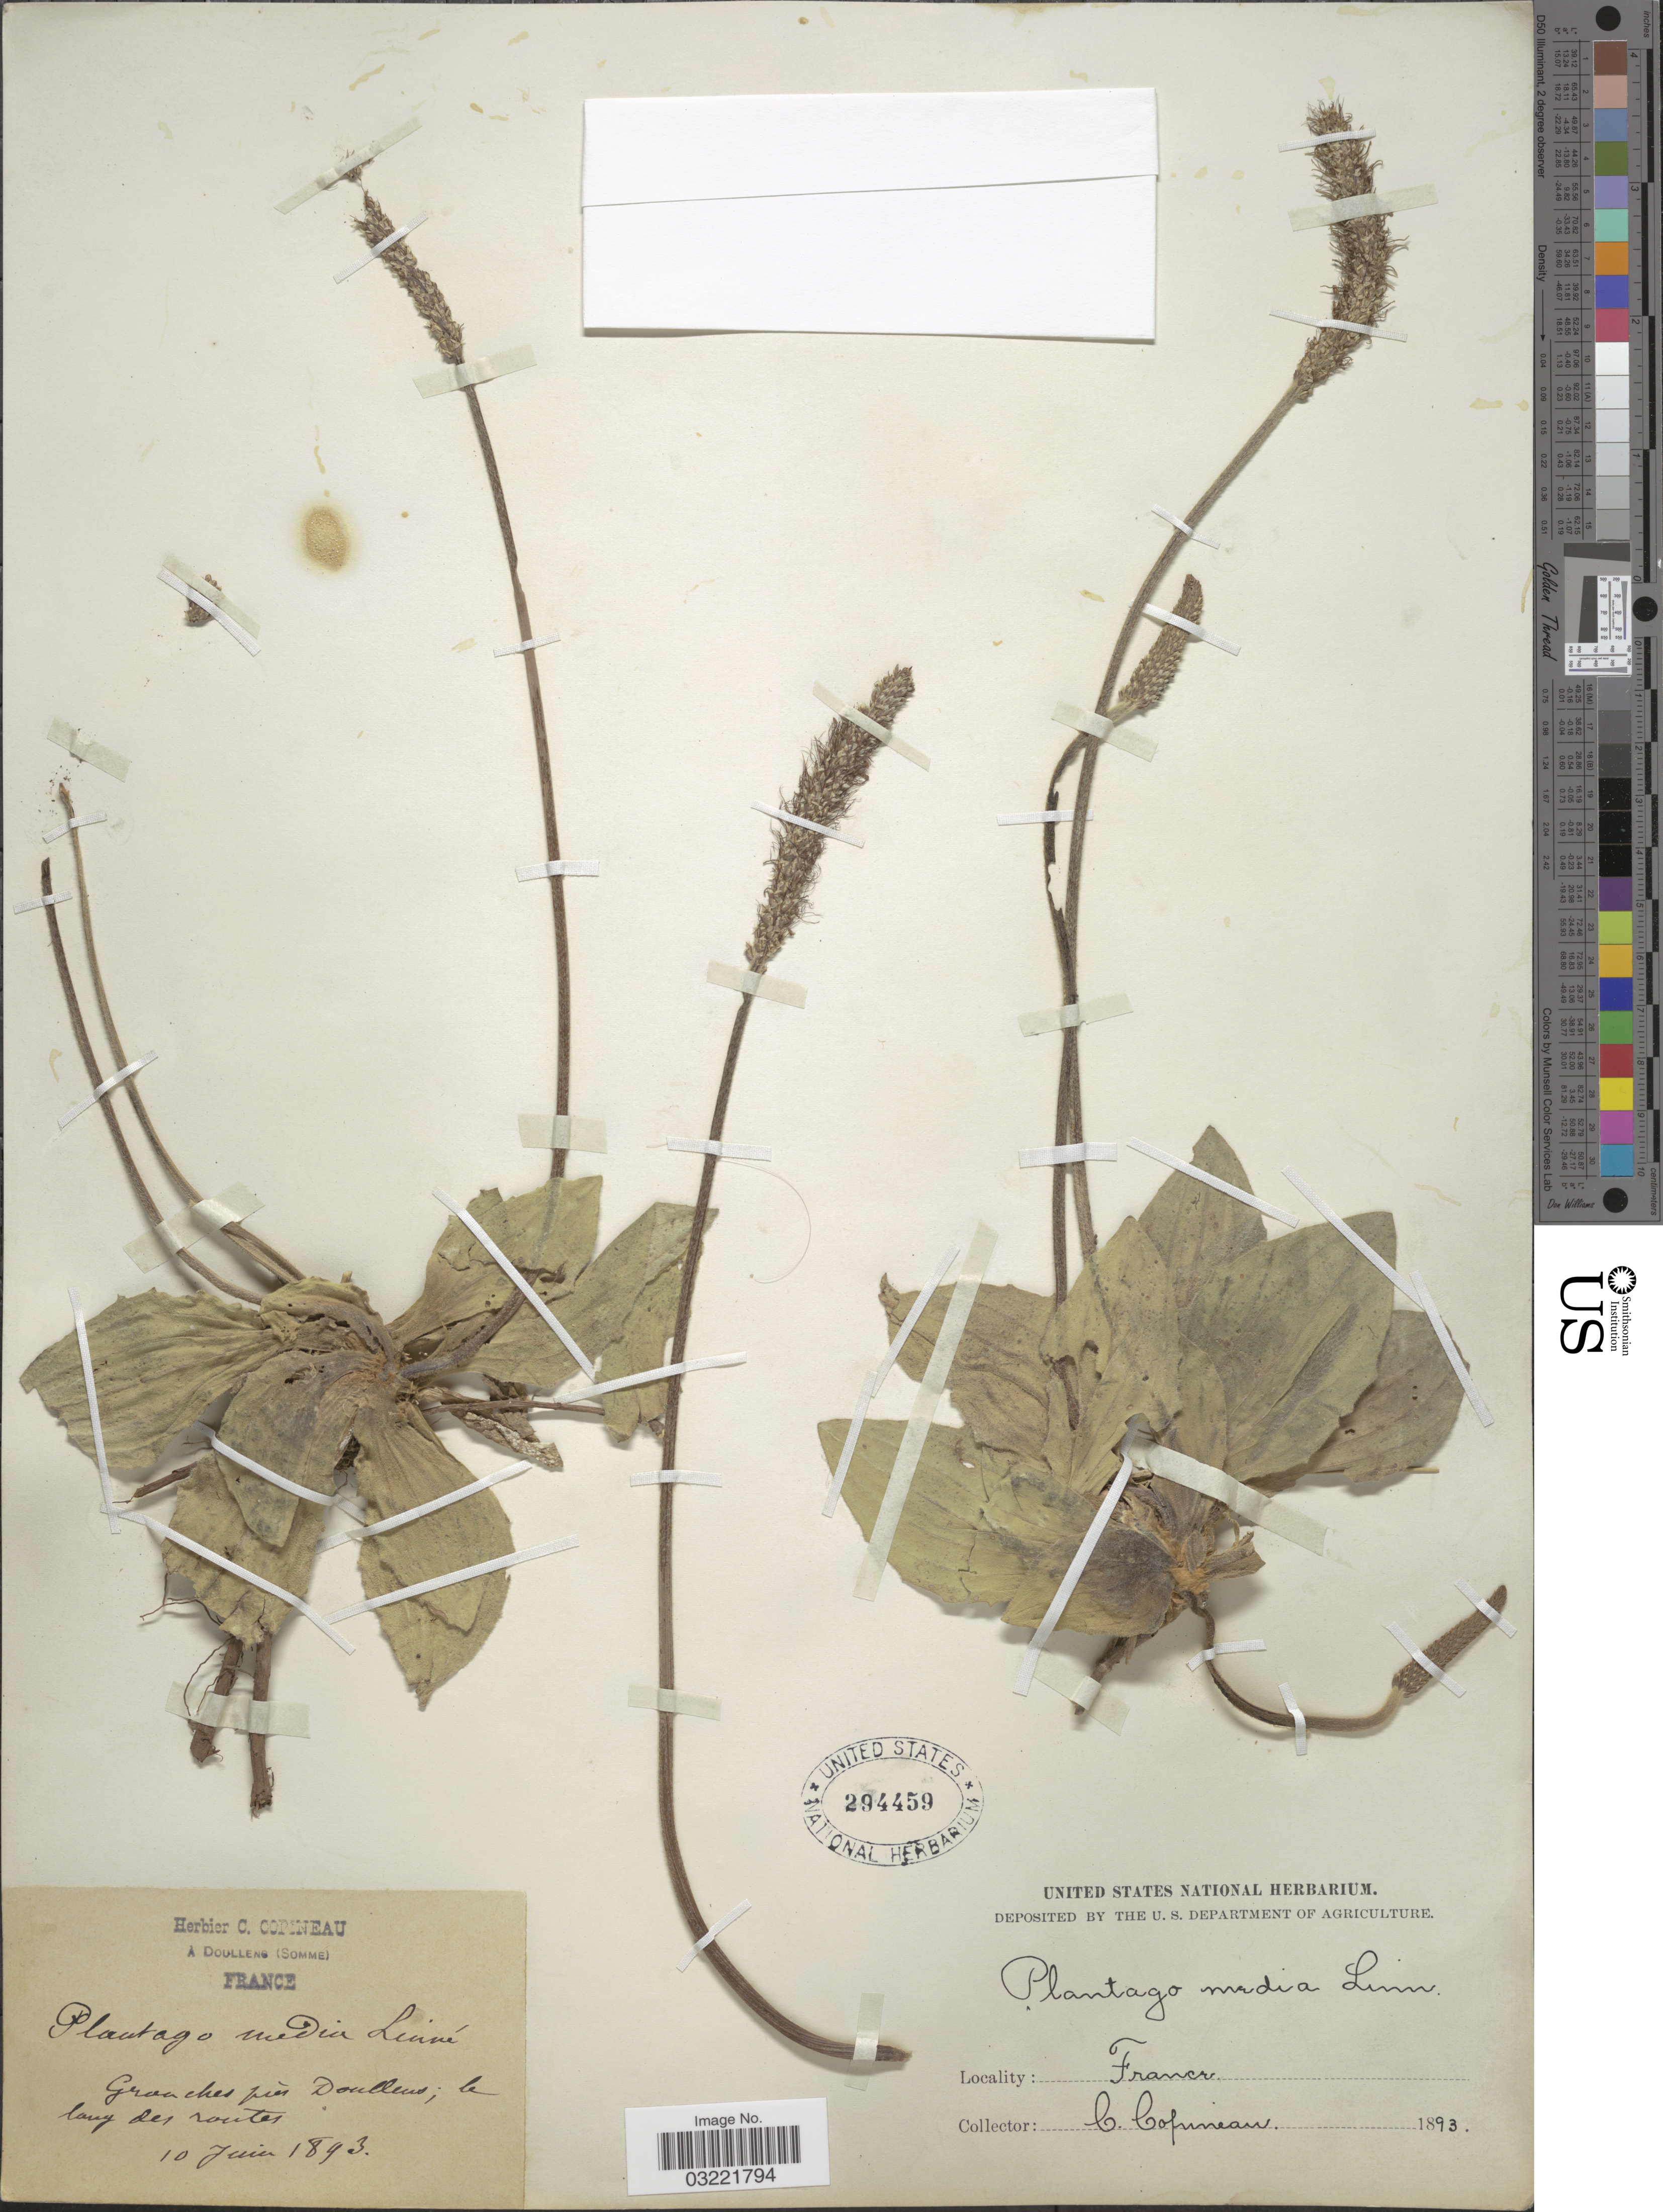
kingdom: Plantae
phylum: Tracheophyta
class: Magnoliopsida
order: Lamiales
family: Plantaginaceae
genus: Plantago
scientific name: Plantago media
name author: L.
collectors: C. Copineau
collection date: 1893-06-10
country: France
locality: Granches prés Doullens; le lang des routes.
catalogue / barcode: US 294459